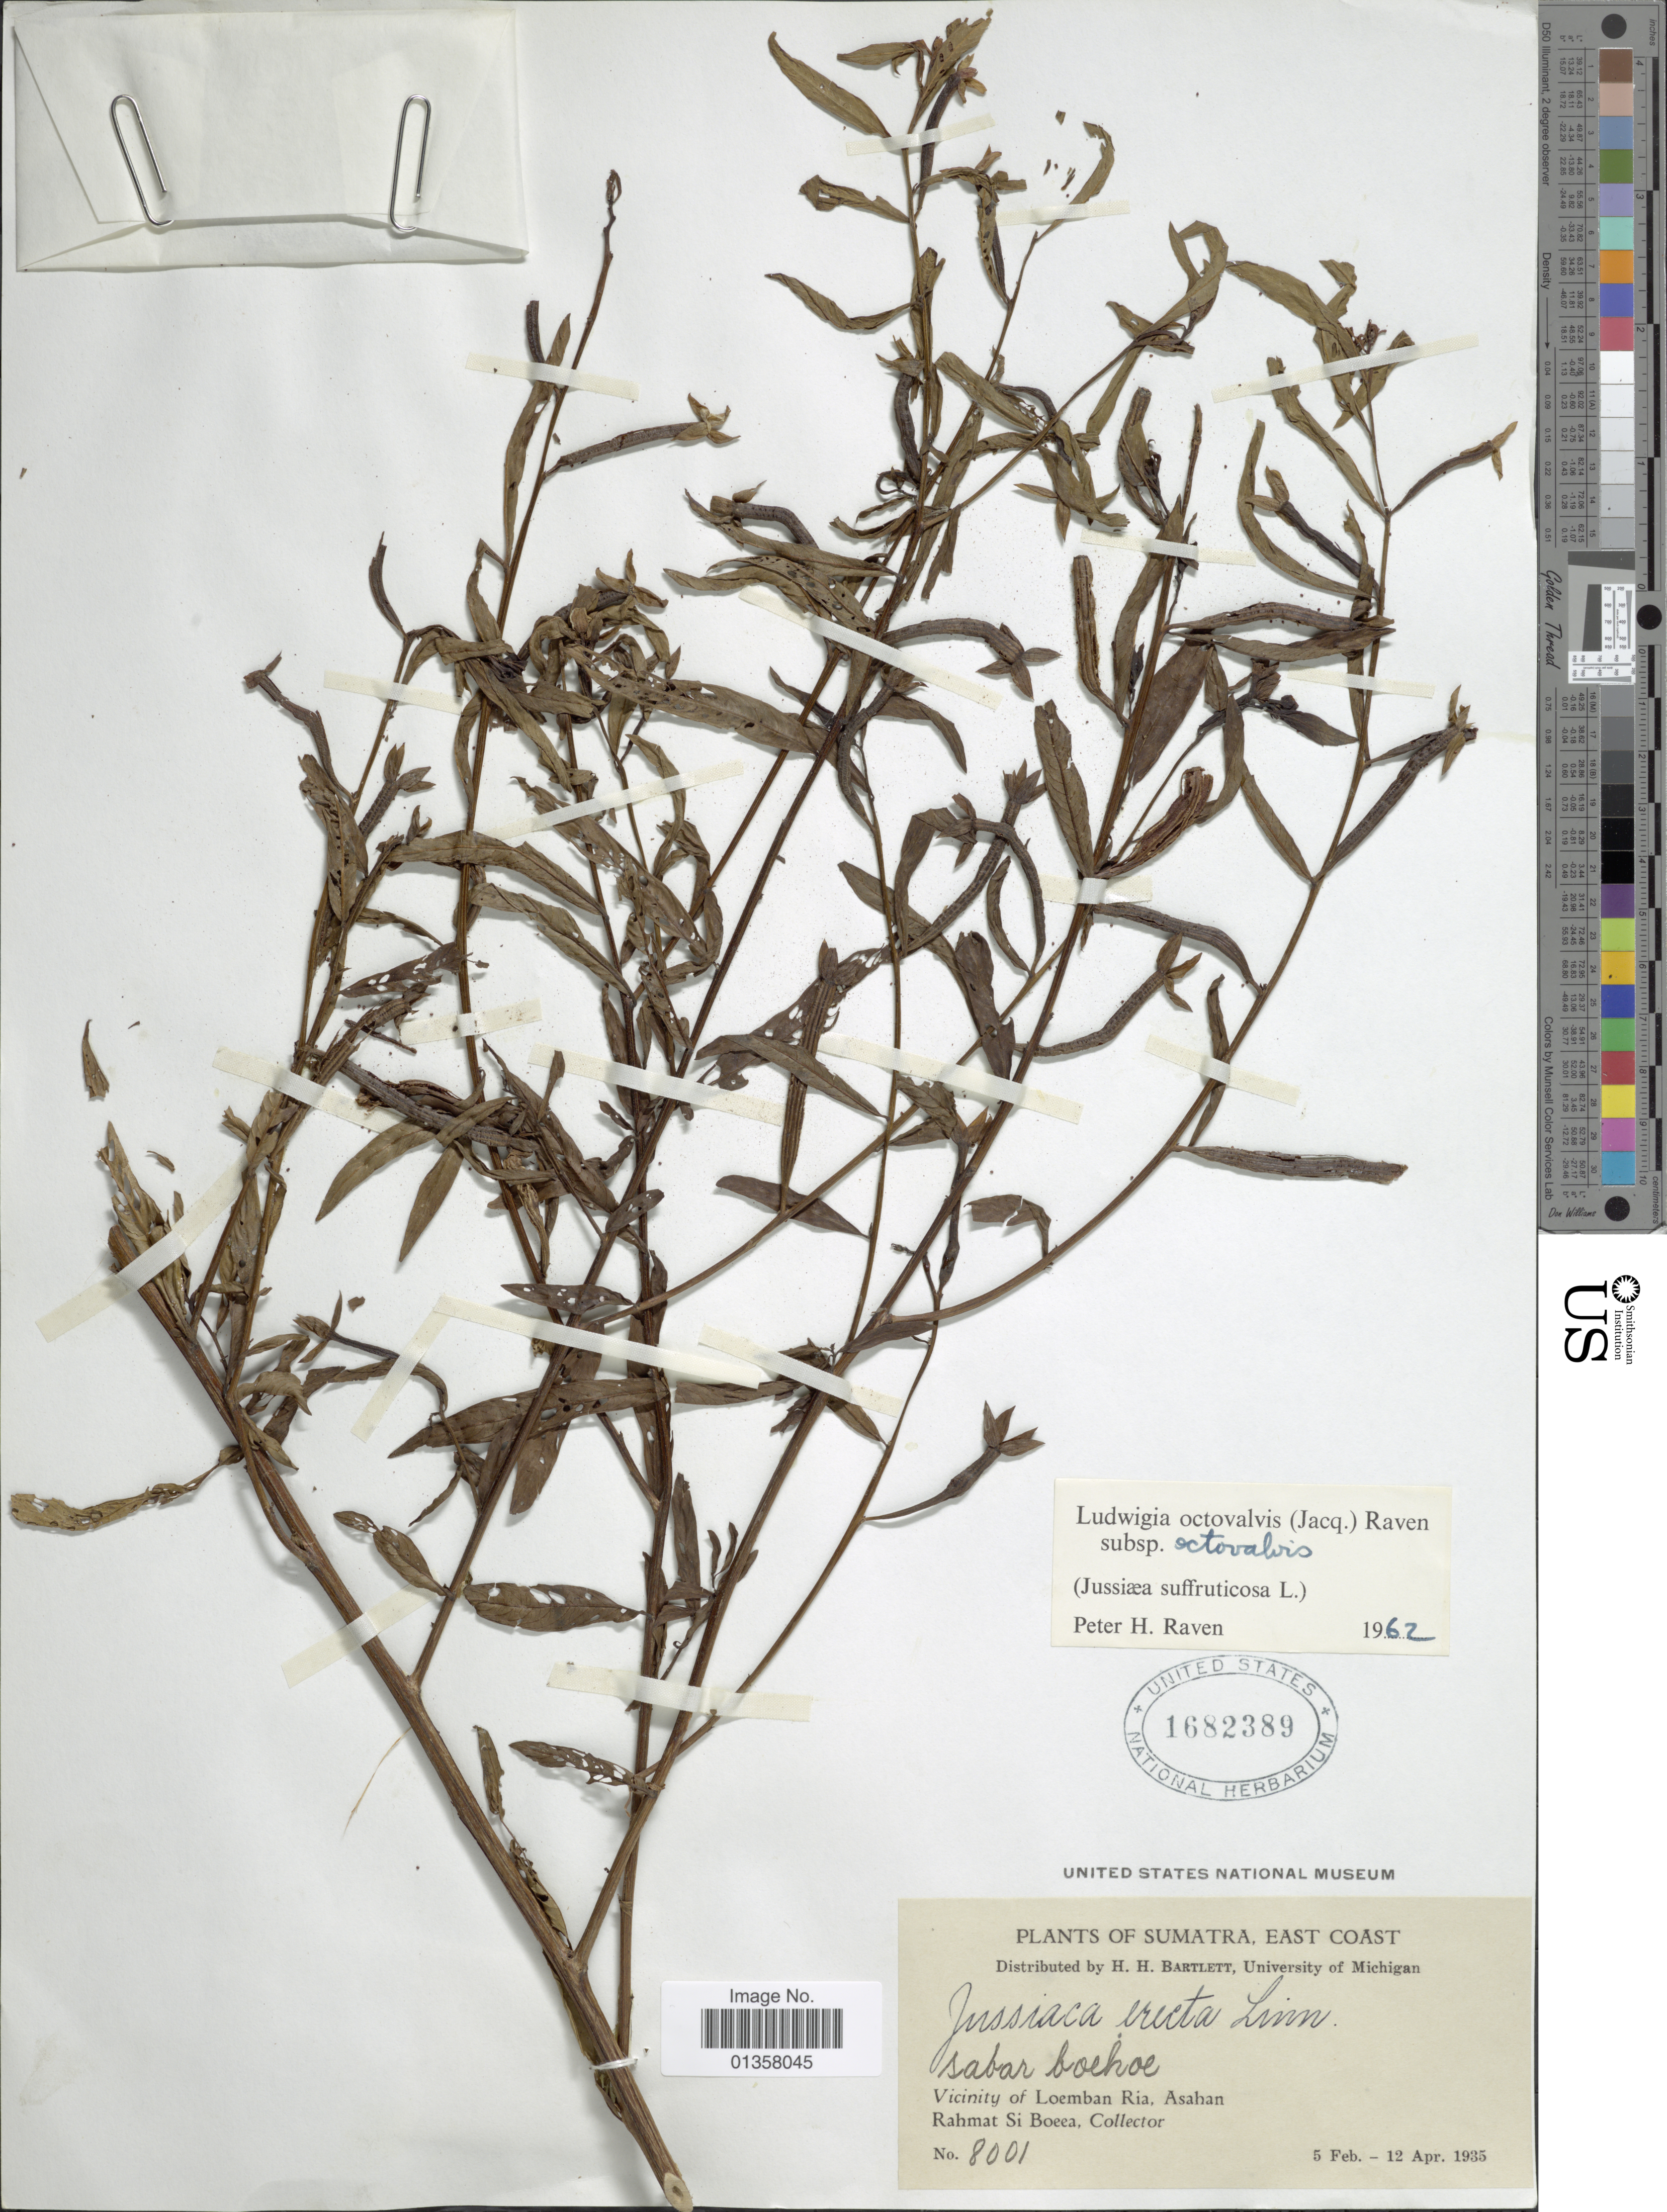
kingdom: Plantae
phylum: Tracheophyta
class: Magnoliopsida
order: Myrtales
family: Onagraceae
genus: Ludwigia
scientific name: Ludwigia octovalvis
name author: (Jacq.) P.H. Raven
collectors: Rahmat Si Boeea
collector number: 8001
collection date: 1935-02-05/1935-04-12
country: Indonesia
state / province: Sumatra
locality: East Coast, Vicinity of Loemban Ria, Asahan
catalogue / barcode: US 1682389